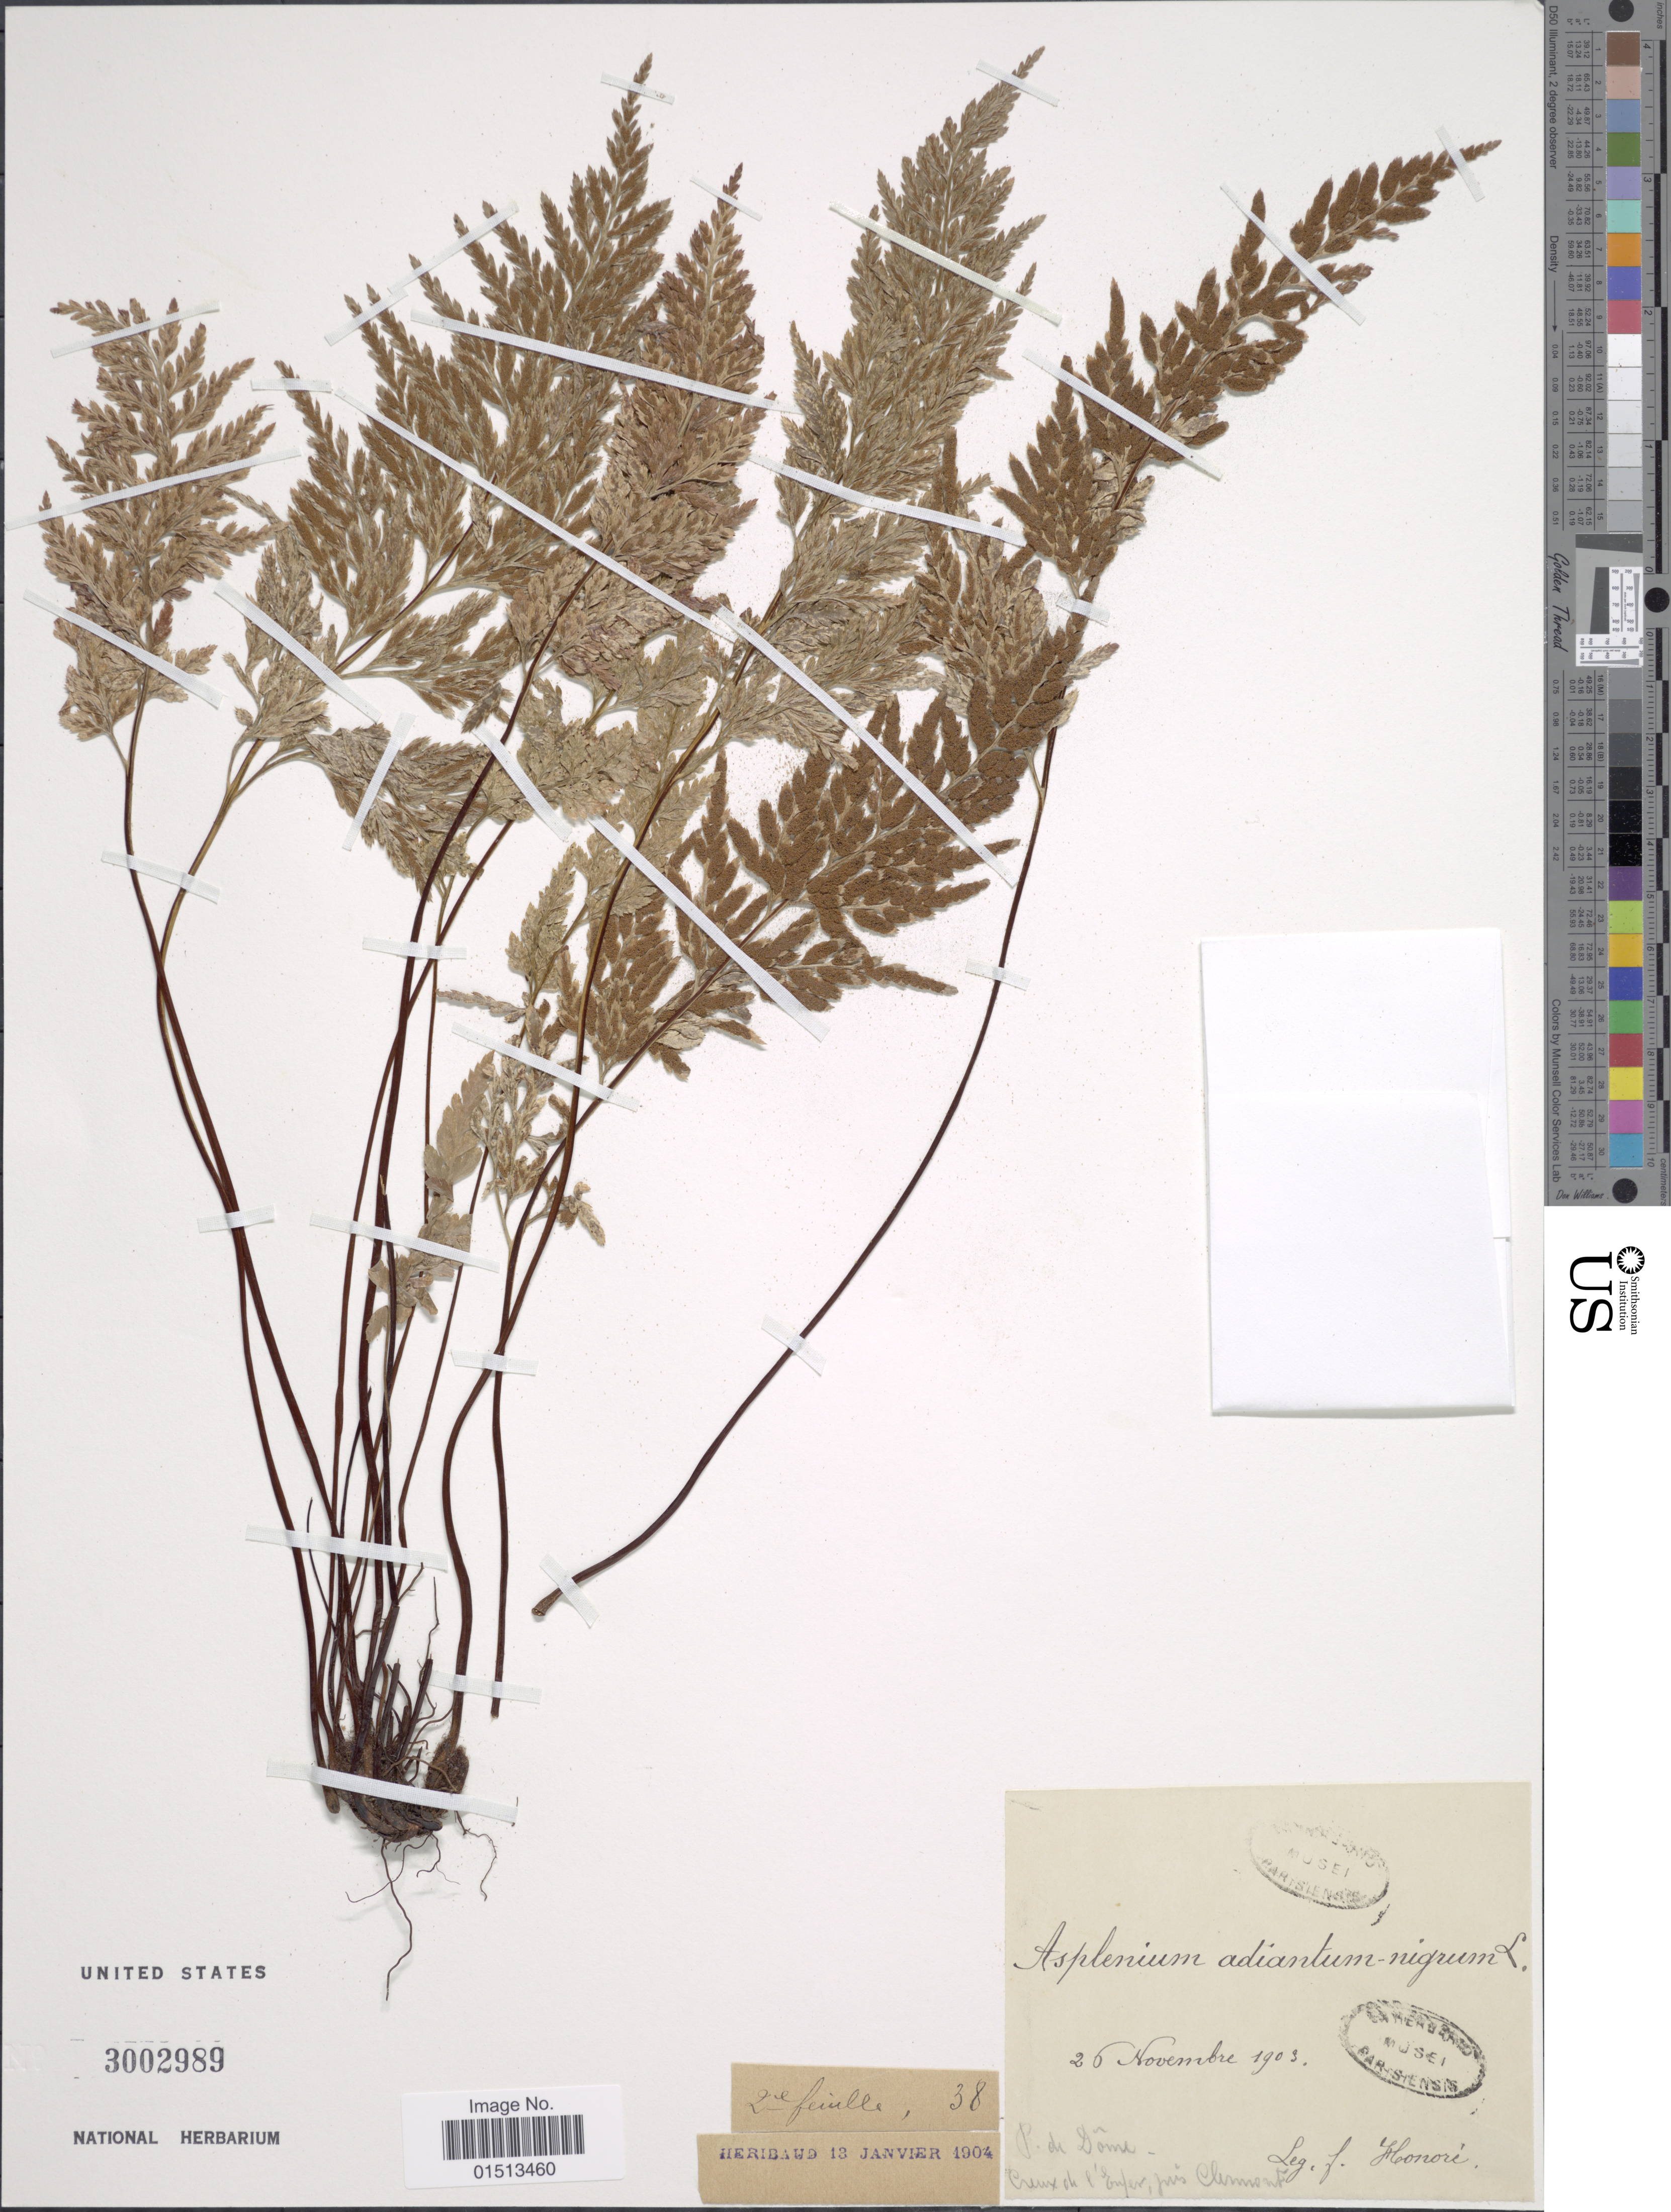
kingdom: Plantae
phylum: Tracheophyta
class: Polypodiopsida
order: Polypodiales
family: Aspleniaceae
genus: Asplenium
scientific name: Asplenium adiantum-nigrum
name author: L.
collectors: Honoré, --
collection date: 1903-11-26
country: France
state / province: Auvergne-Rhône-Alpes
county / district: Puy-de-Dôme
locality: P. de Dôme, creux de 'Enferjuis Clement. [interpreted]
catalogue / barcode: US 3002989